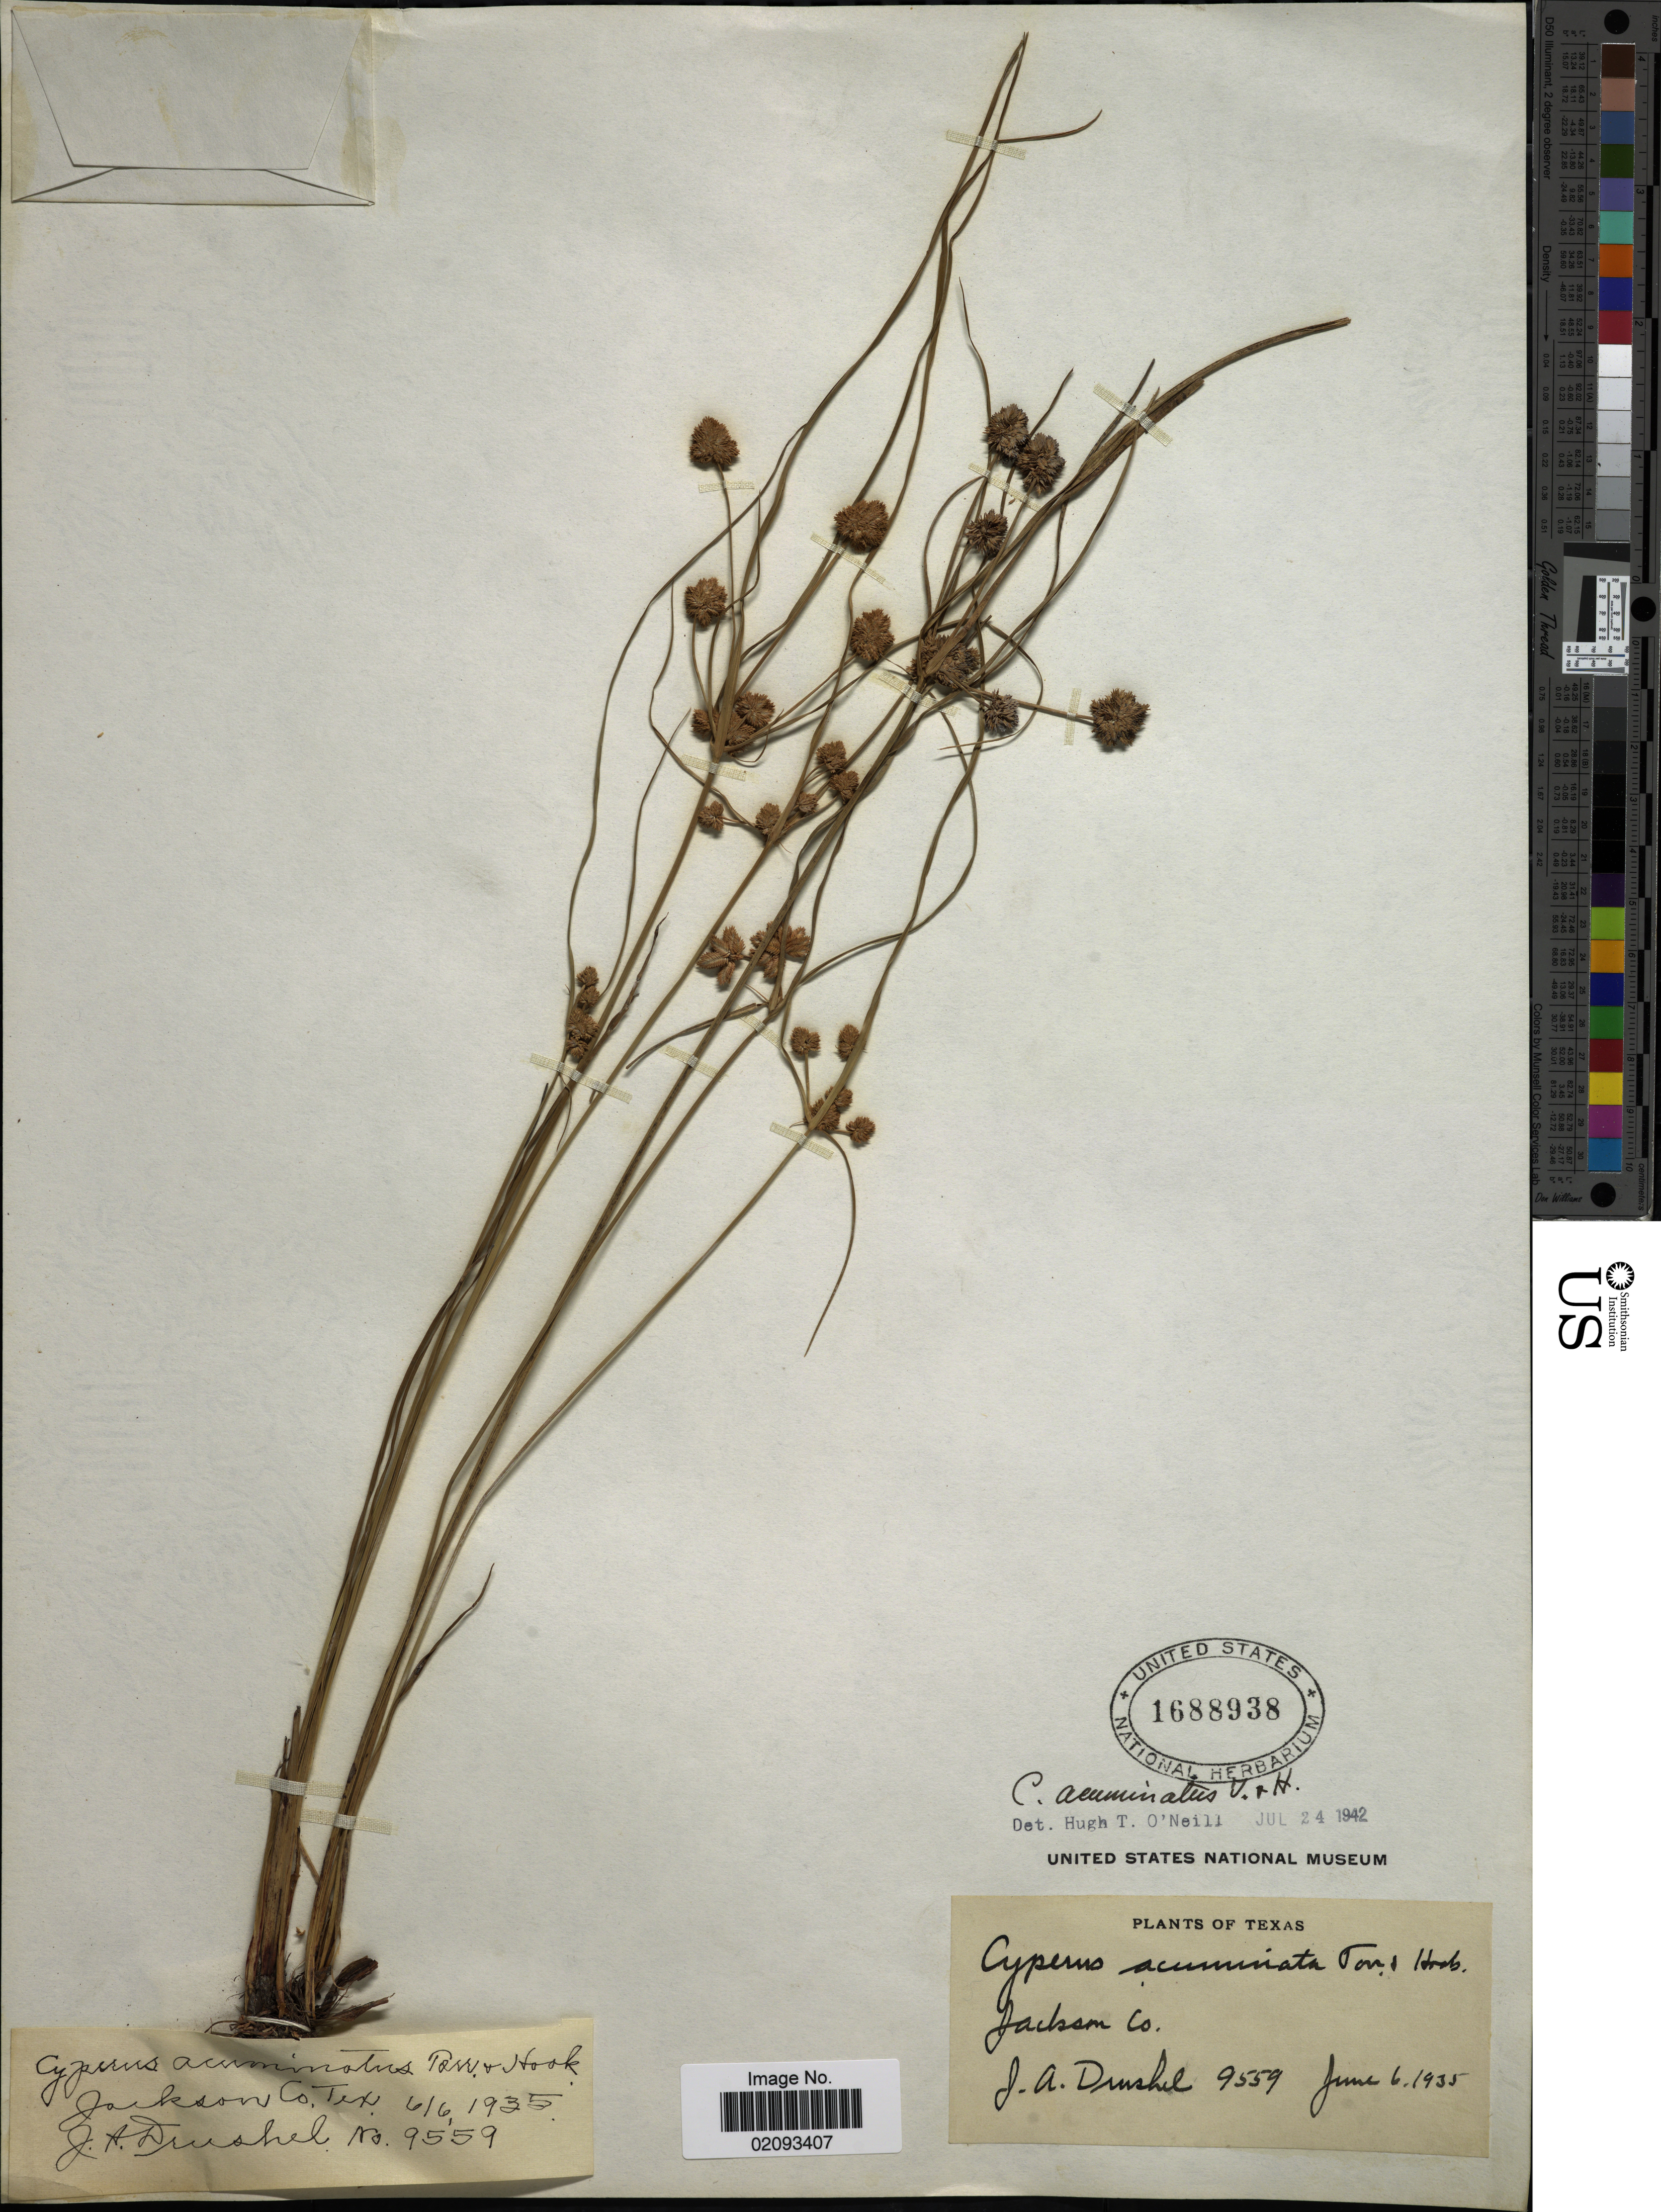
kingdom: Plantae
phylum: Tracheophyta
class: Liliopsida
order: Poales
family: Cyperaceae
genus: Cyperus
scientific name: Cyperus acuminatus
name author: Torr. & Hook.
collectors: J. A. Drushel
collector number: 9559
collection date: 1935-06-06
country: United States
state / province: Texas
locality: Jackson Co., Tex.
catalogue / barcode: US 1688938